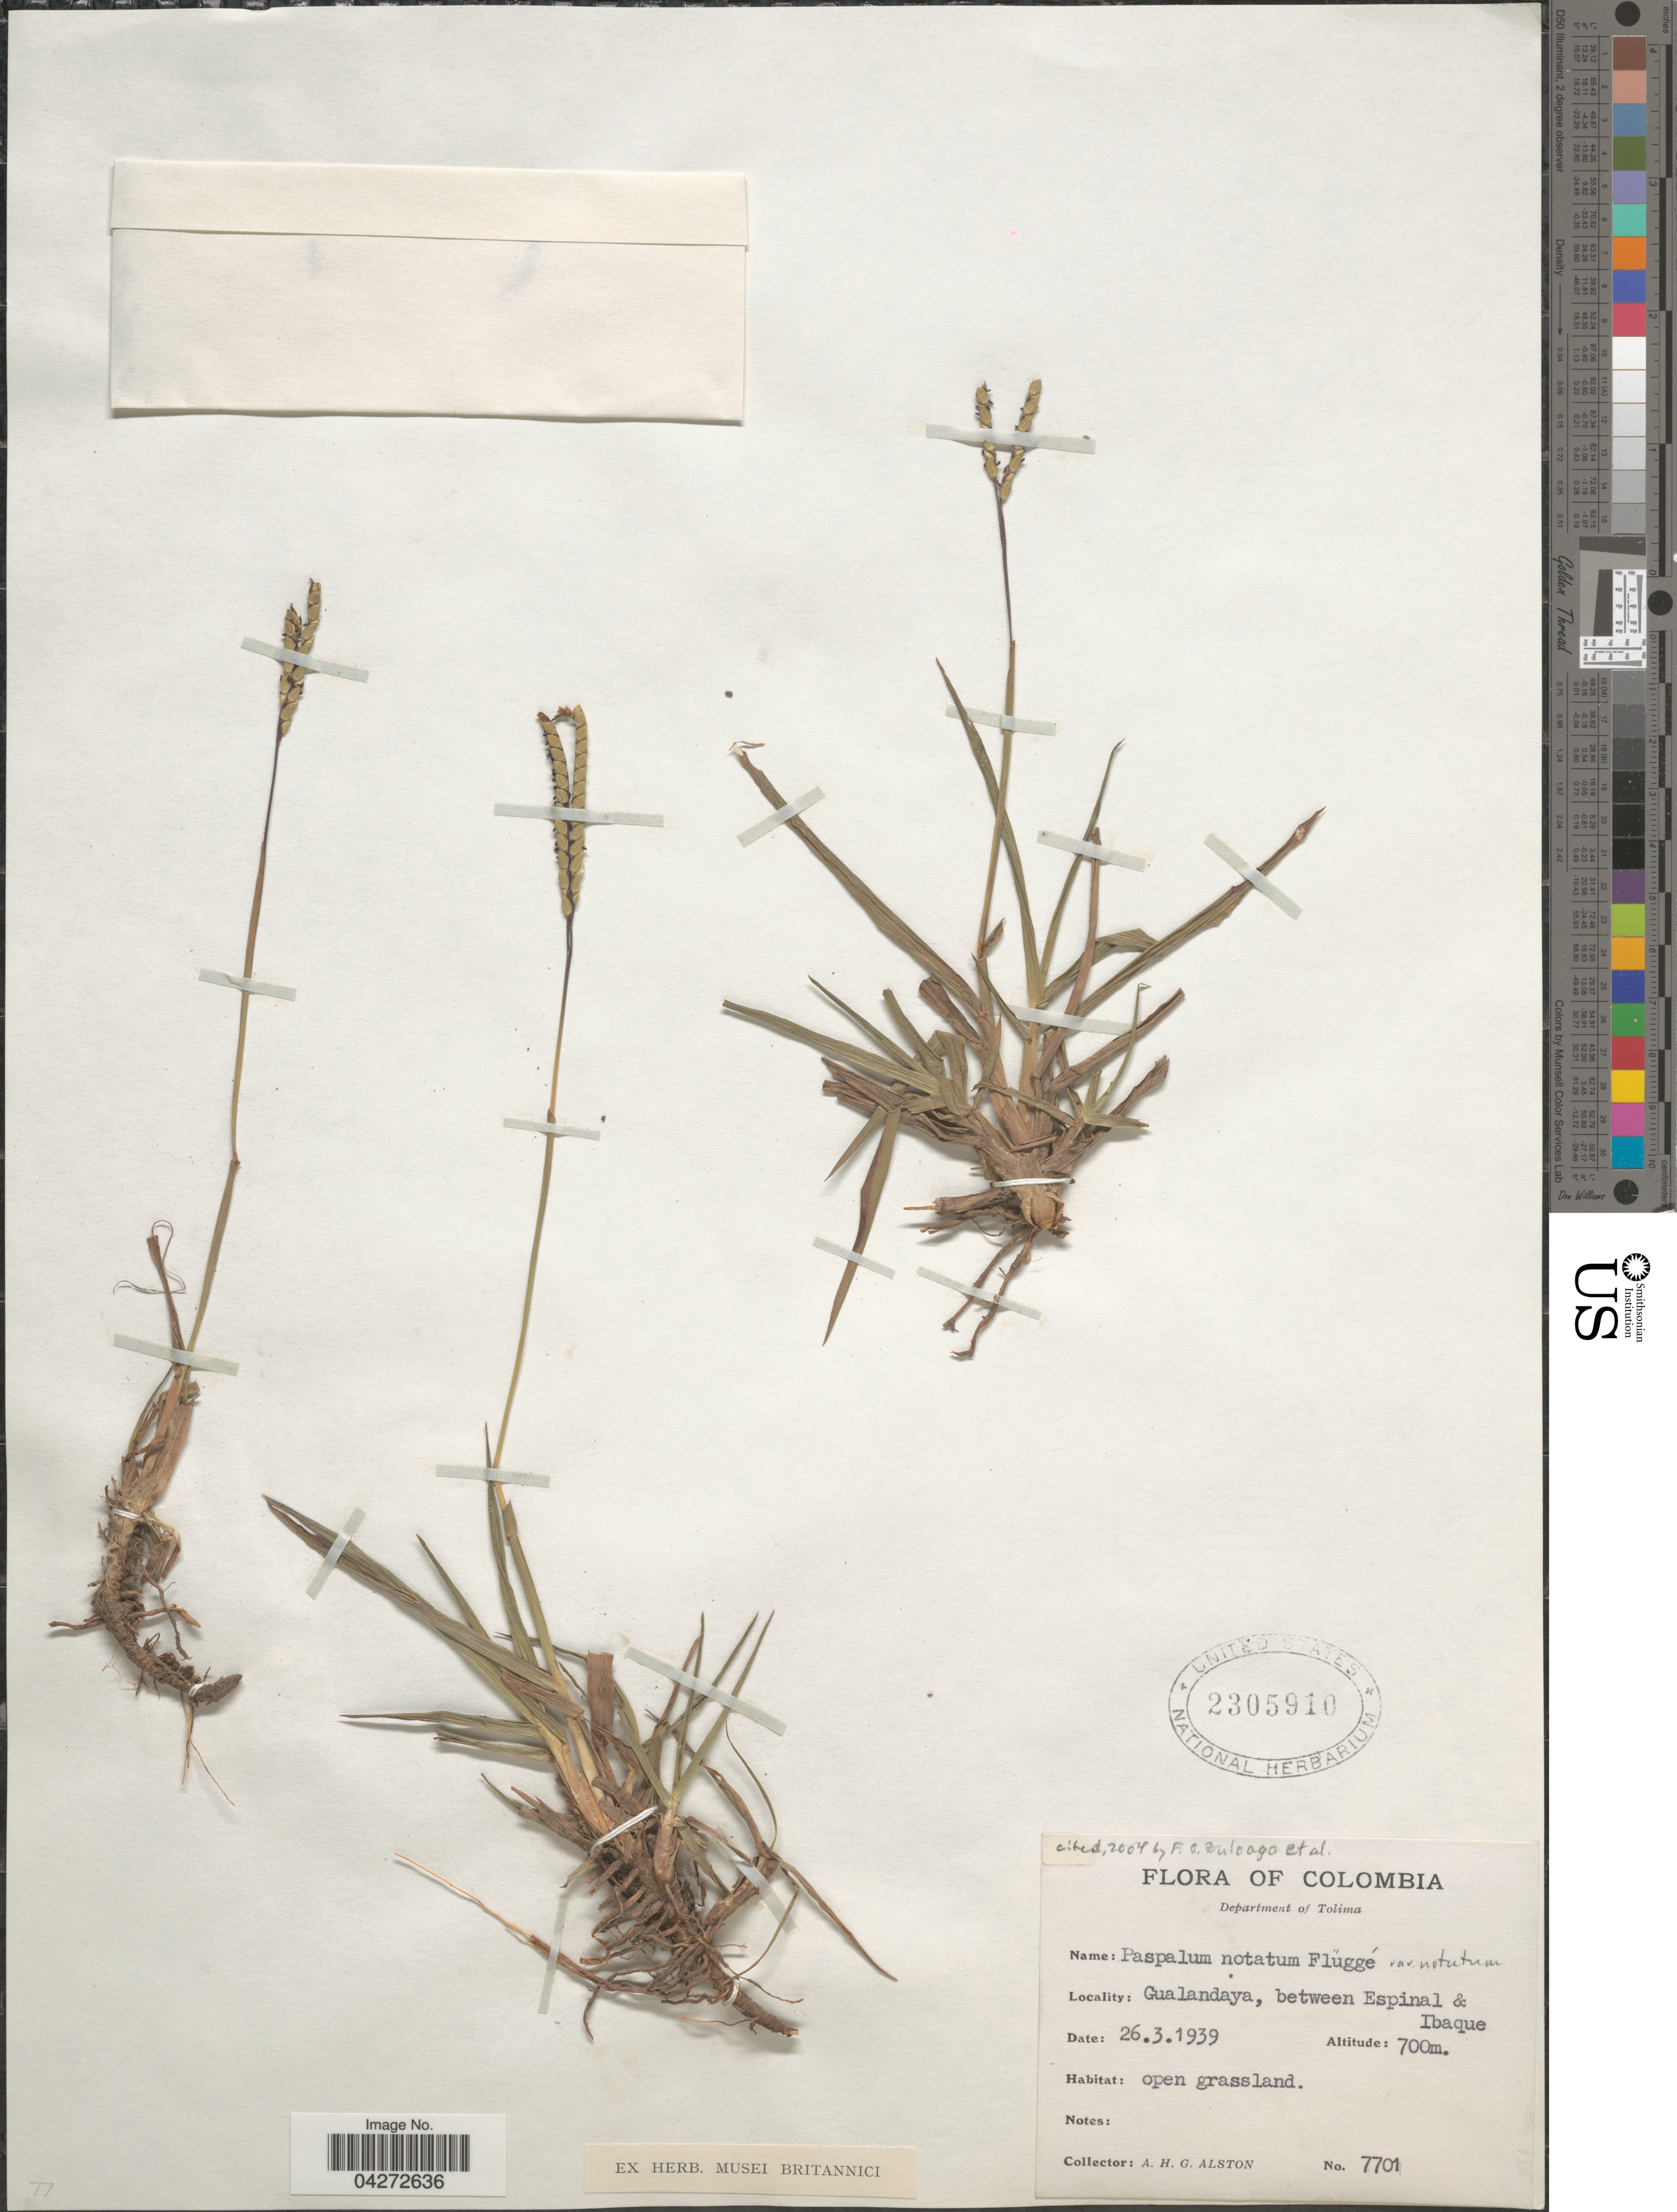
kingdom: Plantae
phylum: Tracheophyta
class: Liliopsida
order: Poales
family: Poaceae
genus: Paspalum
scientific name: Paspalum notatum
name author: Flüggé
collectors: A. H. Alston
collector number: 7701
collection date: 1939-03-26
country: Colombia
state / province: Tolima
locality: Department of Tolima. Gualandaya, between Espinal & Ibaque.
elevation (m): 700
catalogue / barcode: US 2305910